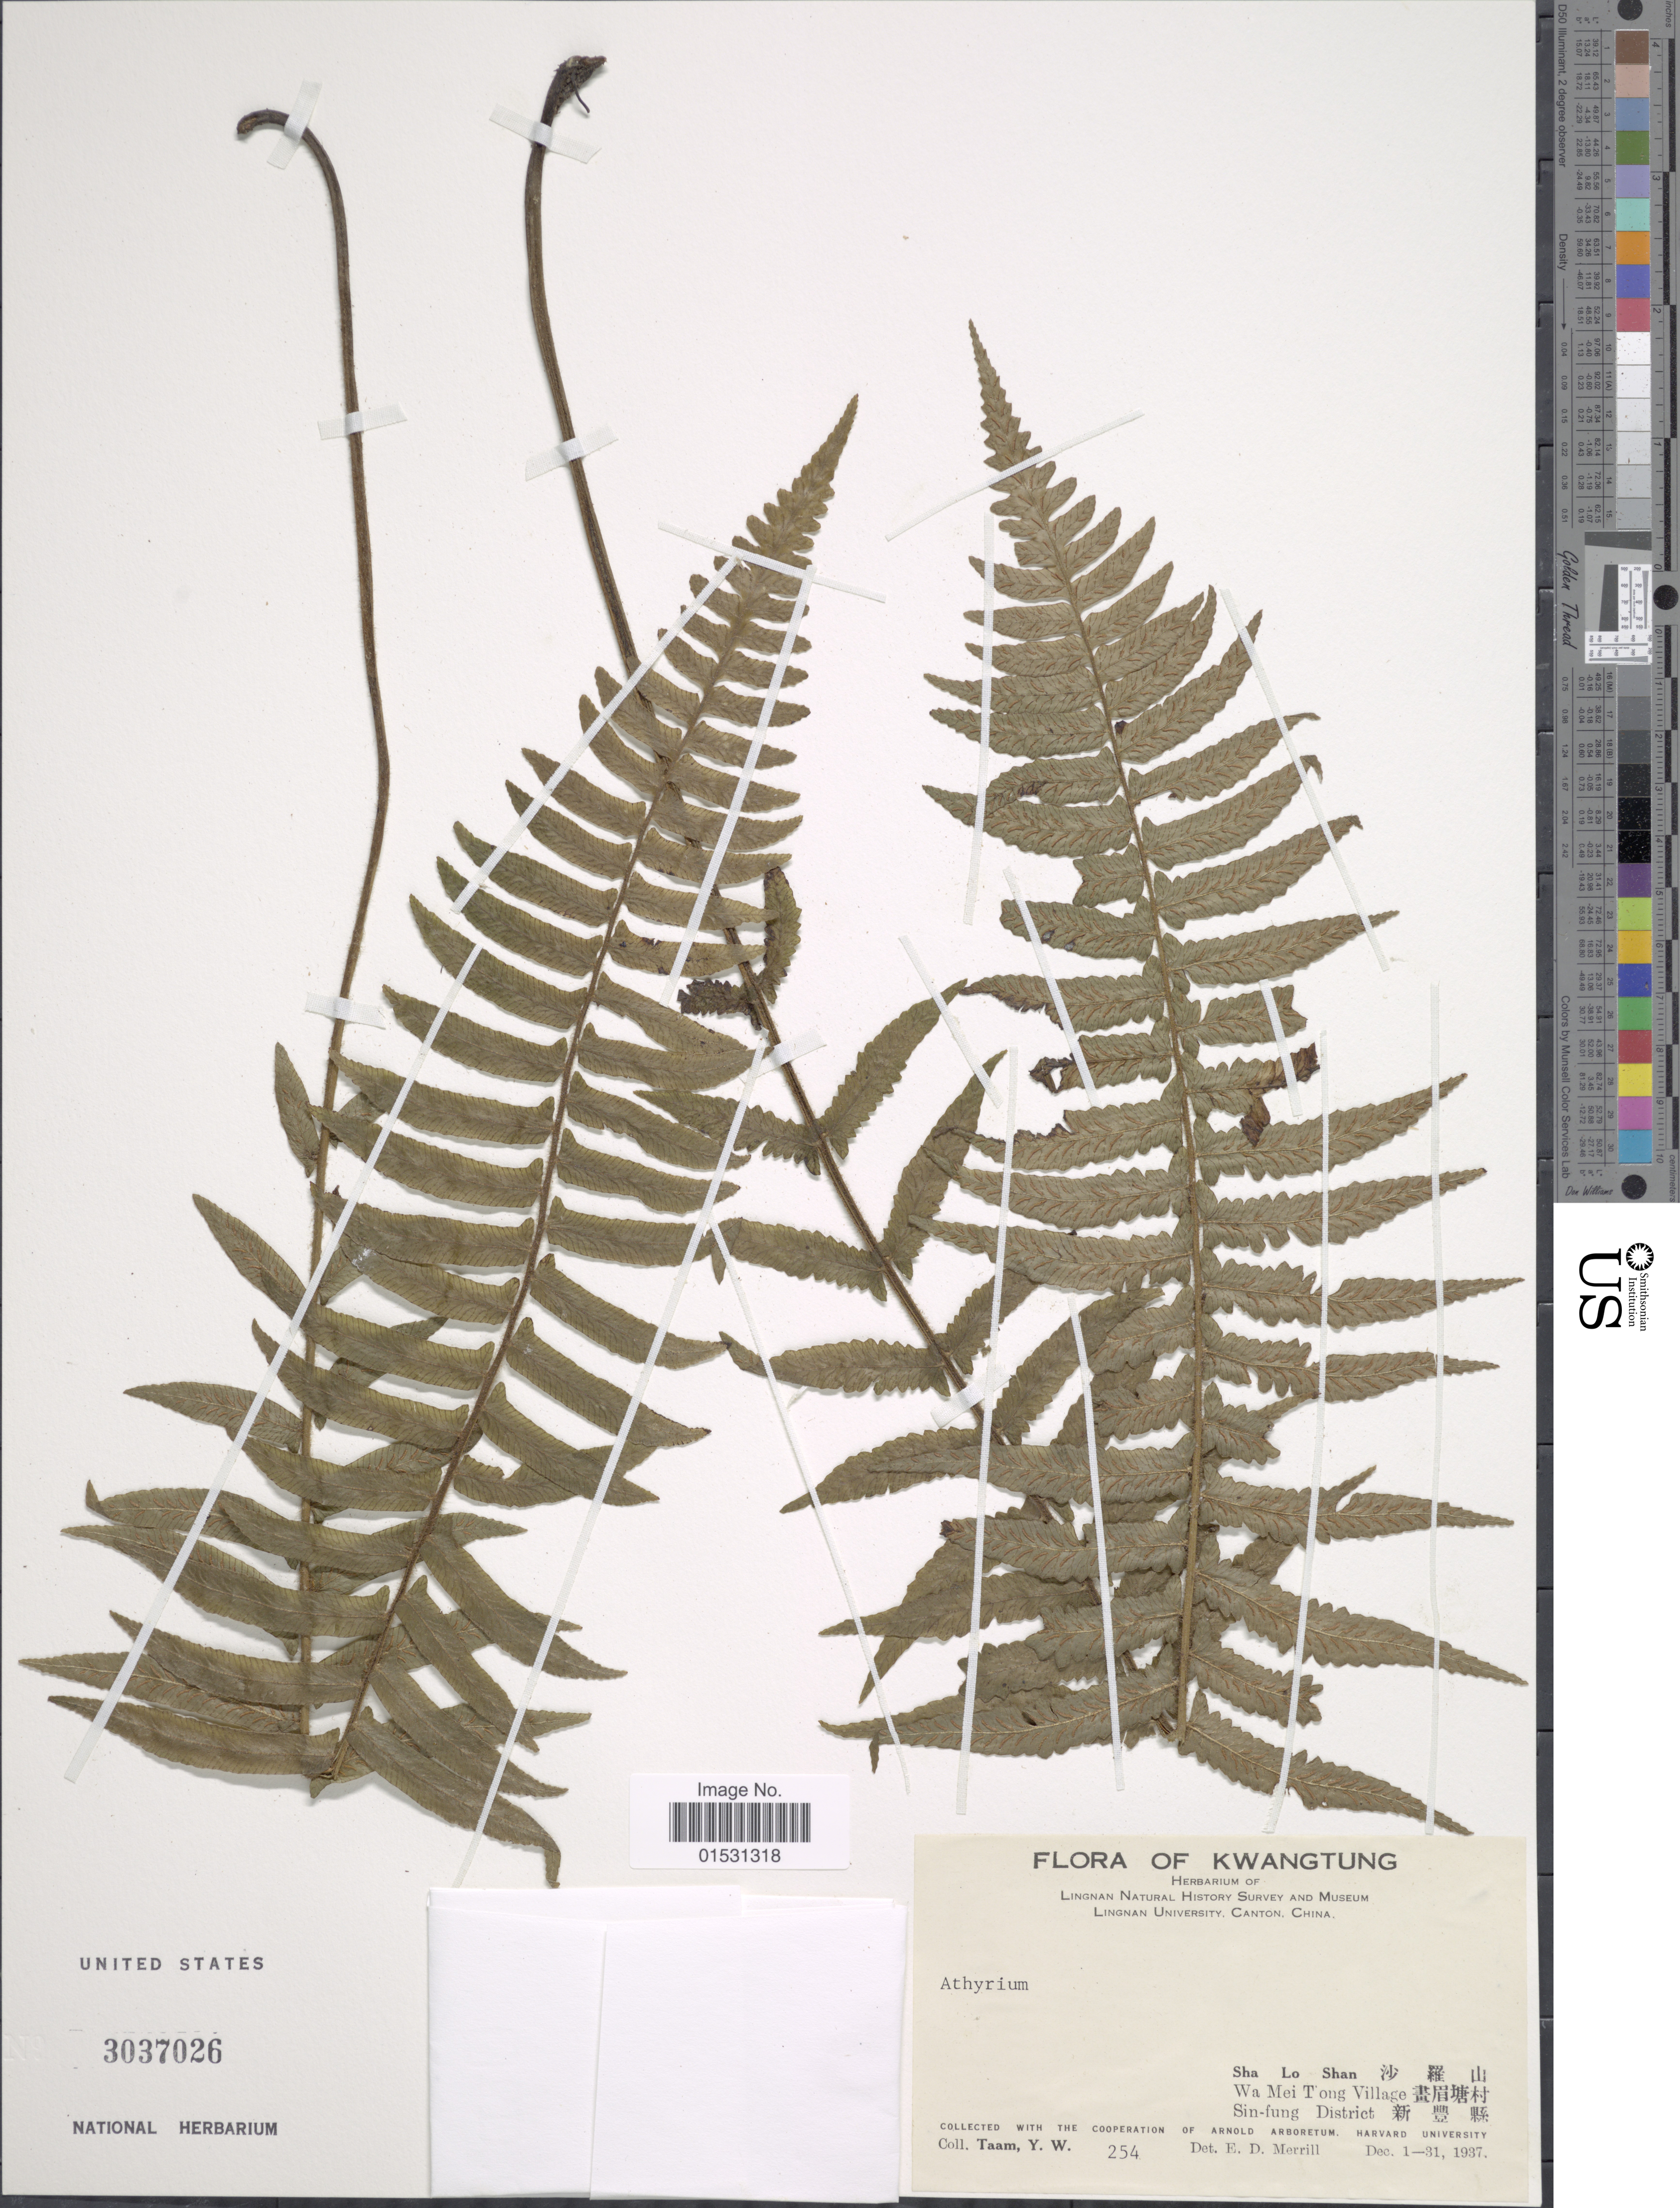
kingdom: Plantae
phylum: Tracheophyta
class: Polypodiopsida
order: Polypodiales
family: Athyriaceae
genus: Athyrium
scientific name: Athyrium sp.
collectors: Y. W. Taam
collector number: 254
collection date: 1937-12-01/1937-12-31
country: China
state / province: Guangdong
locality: Kwangtung. Sha Lo Shan. Wa Mei Tong Village. Sin-fung District.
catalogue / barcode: US 3037026